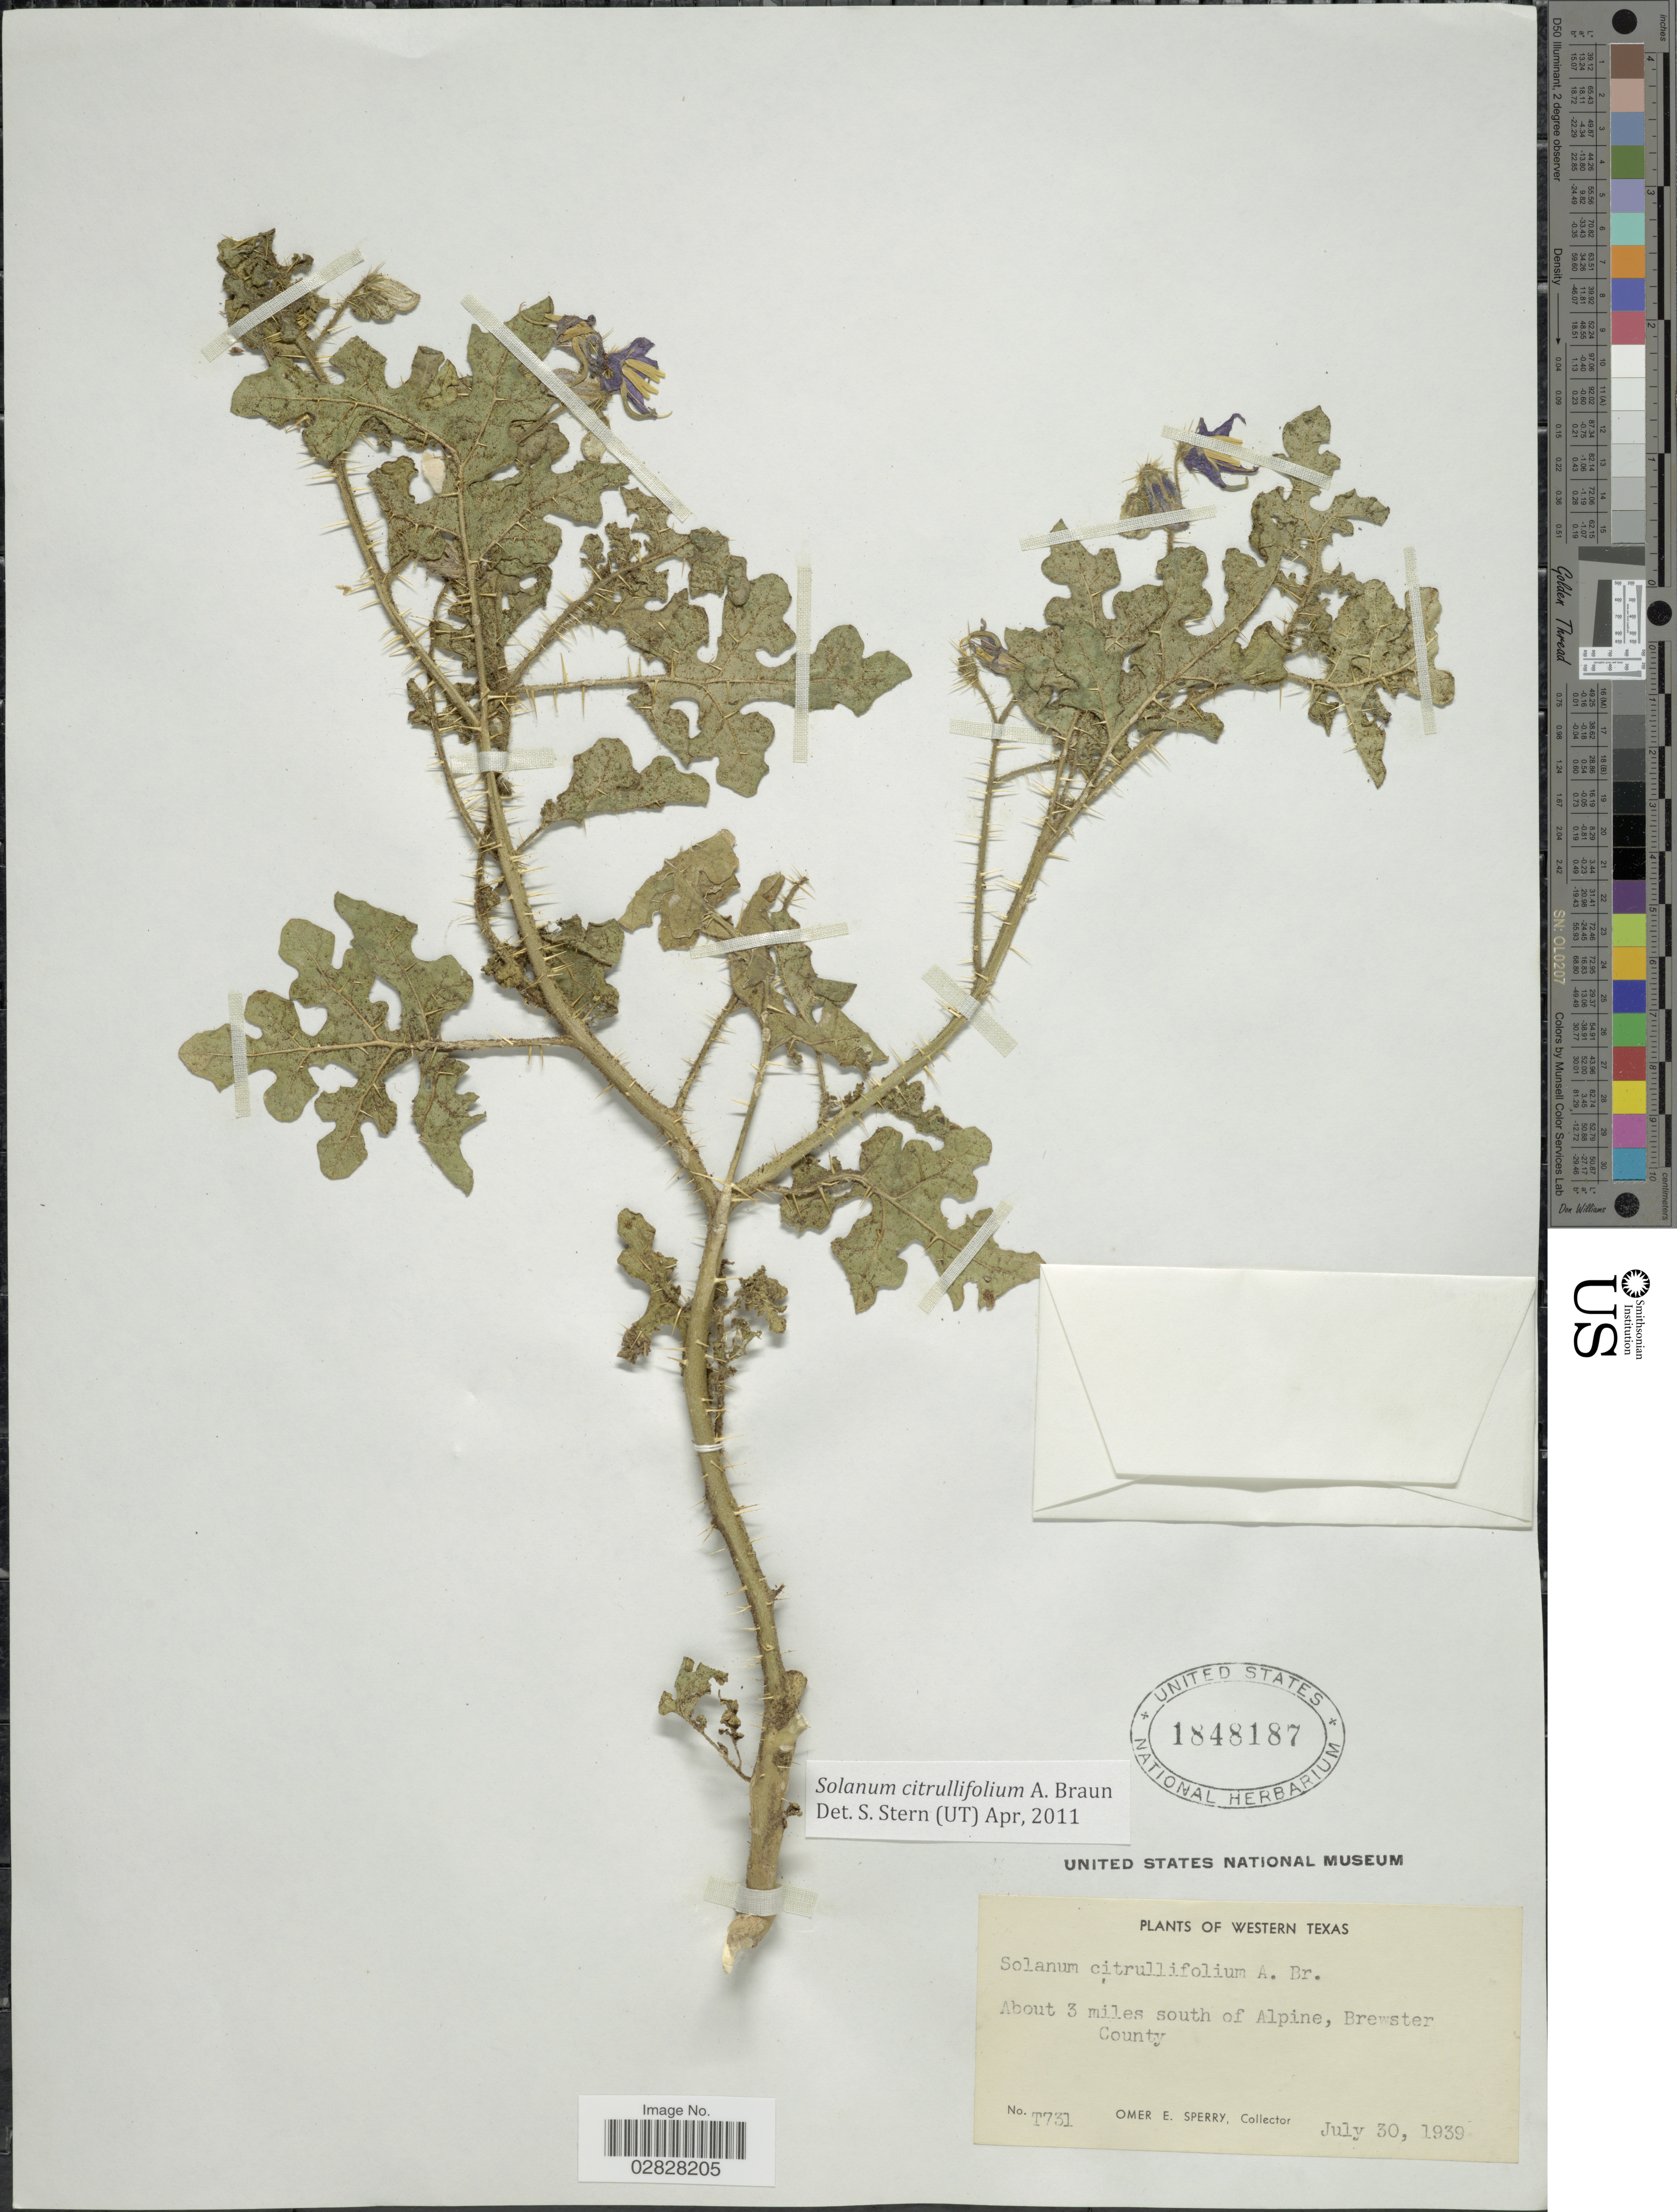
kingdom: Plantae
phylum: Tracheophyta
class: Magnoliopsida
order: Solanales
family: Solanaceae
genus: Solanum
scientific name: Solanum citrullifolium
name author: A. Braun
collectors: O. E. Sperry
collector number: T731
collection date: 1939-07-30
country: United States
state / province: Texas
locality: Western Texas. About 3 miles south of Alpine, Brewster County.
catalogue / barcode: US 1848187